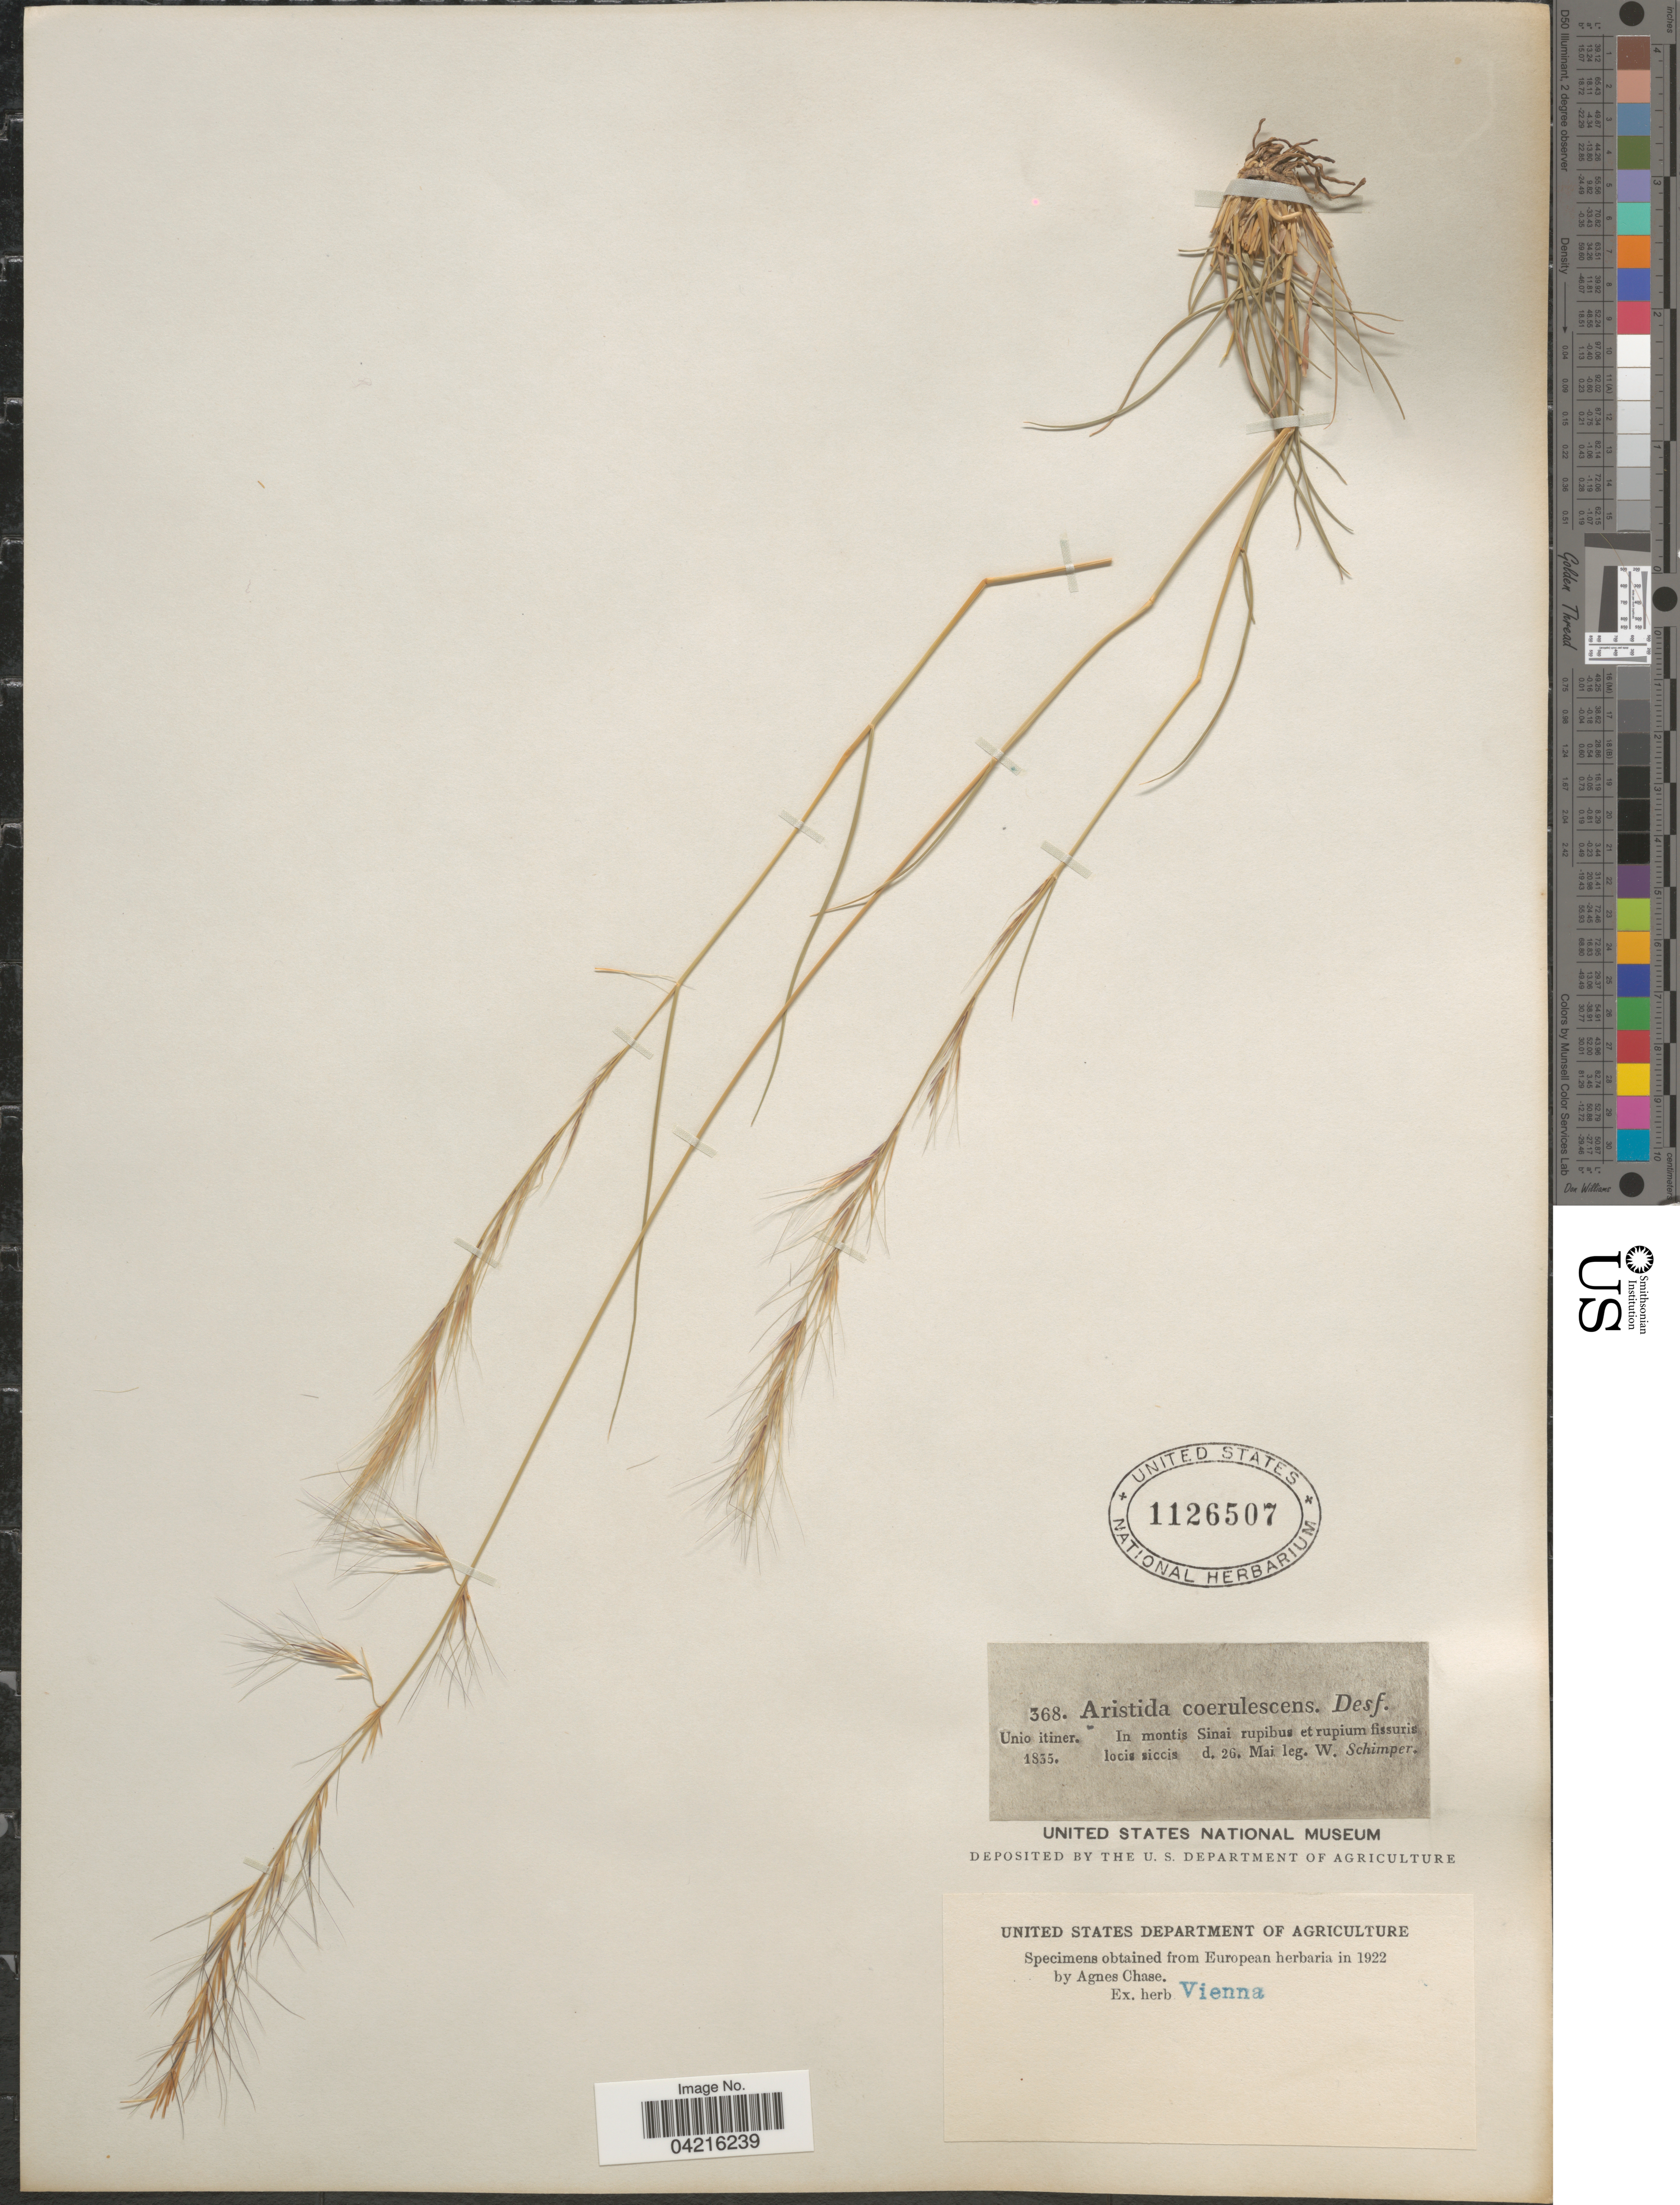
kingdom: Plantae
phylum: Tracheophyta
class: Liliopsida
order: Poales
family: Poaceae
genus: Aristida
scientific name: Aristida adscensionis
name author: L.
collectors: W. Schimper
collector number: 368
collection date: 1835-05-26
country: Egypt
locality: In montis Sinai rupibus et rupium fissuris locis siccis.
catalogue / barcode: US 1126507